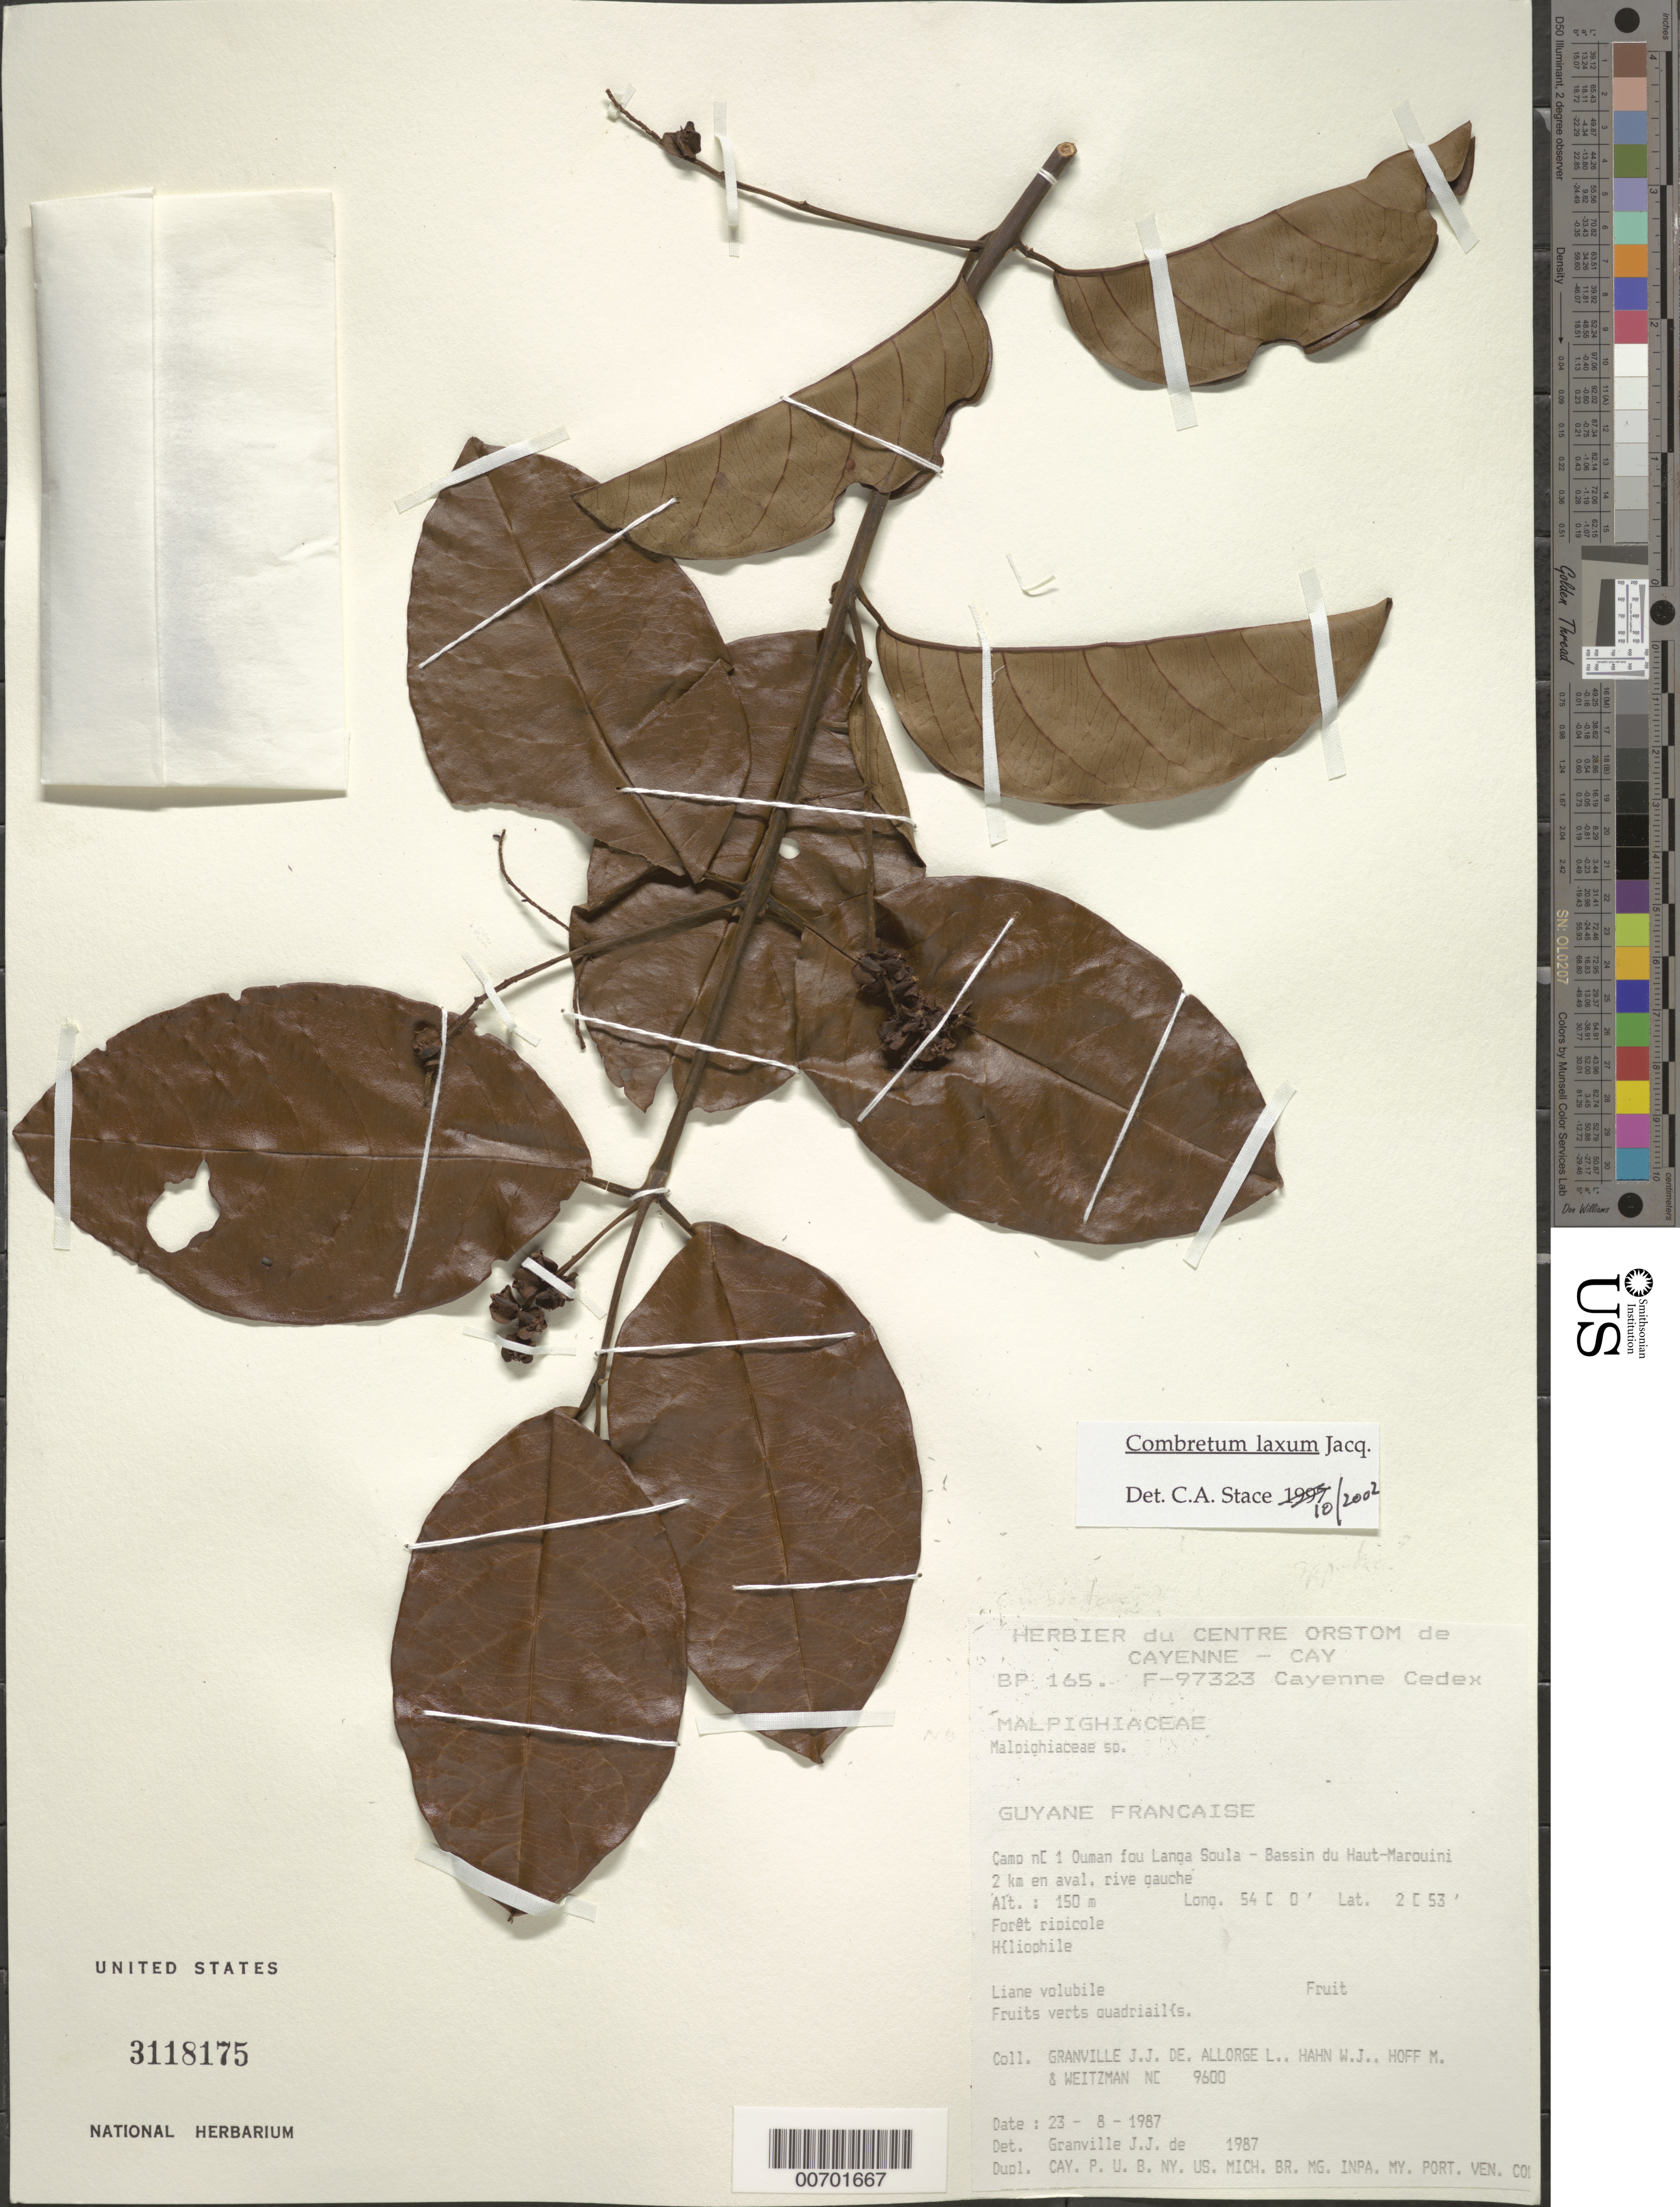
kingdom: Plantae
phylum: Tracheophyta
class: Magnoliopsida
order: Myrtales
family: Combretaceae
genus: Combretum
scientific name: Combretum laxum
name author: Jacq.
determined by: Stace, C. A.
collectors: J.-J. de Granville, L. Allorge, W. J. Hahn, M. Hoff & A. L. Weitzman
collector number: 9600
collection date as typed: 23-Aug-87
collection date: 1987-08-23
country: French Guiana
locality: Ouman fou Langa Soula, Camp #1, Bassin du Haut-Marouini, 2 km en aval, rive gauche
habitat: Forêt ripicole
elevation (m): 150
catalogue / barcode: US 3118175